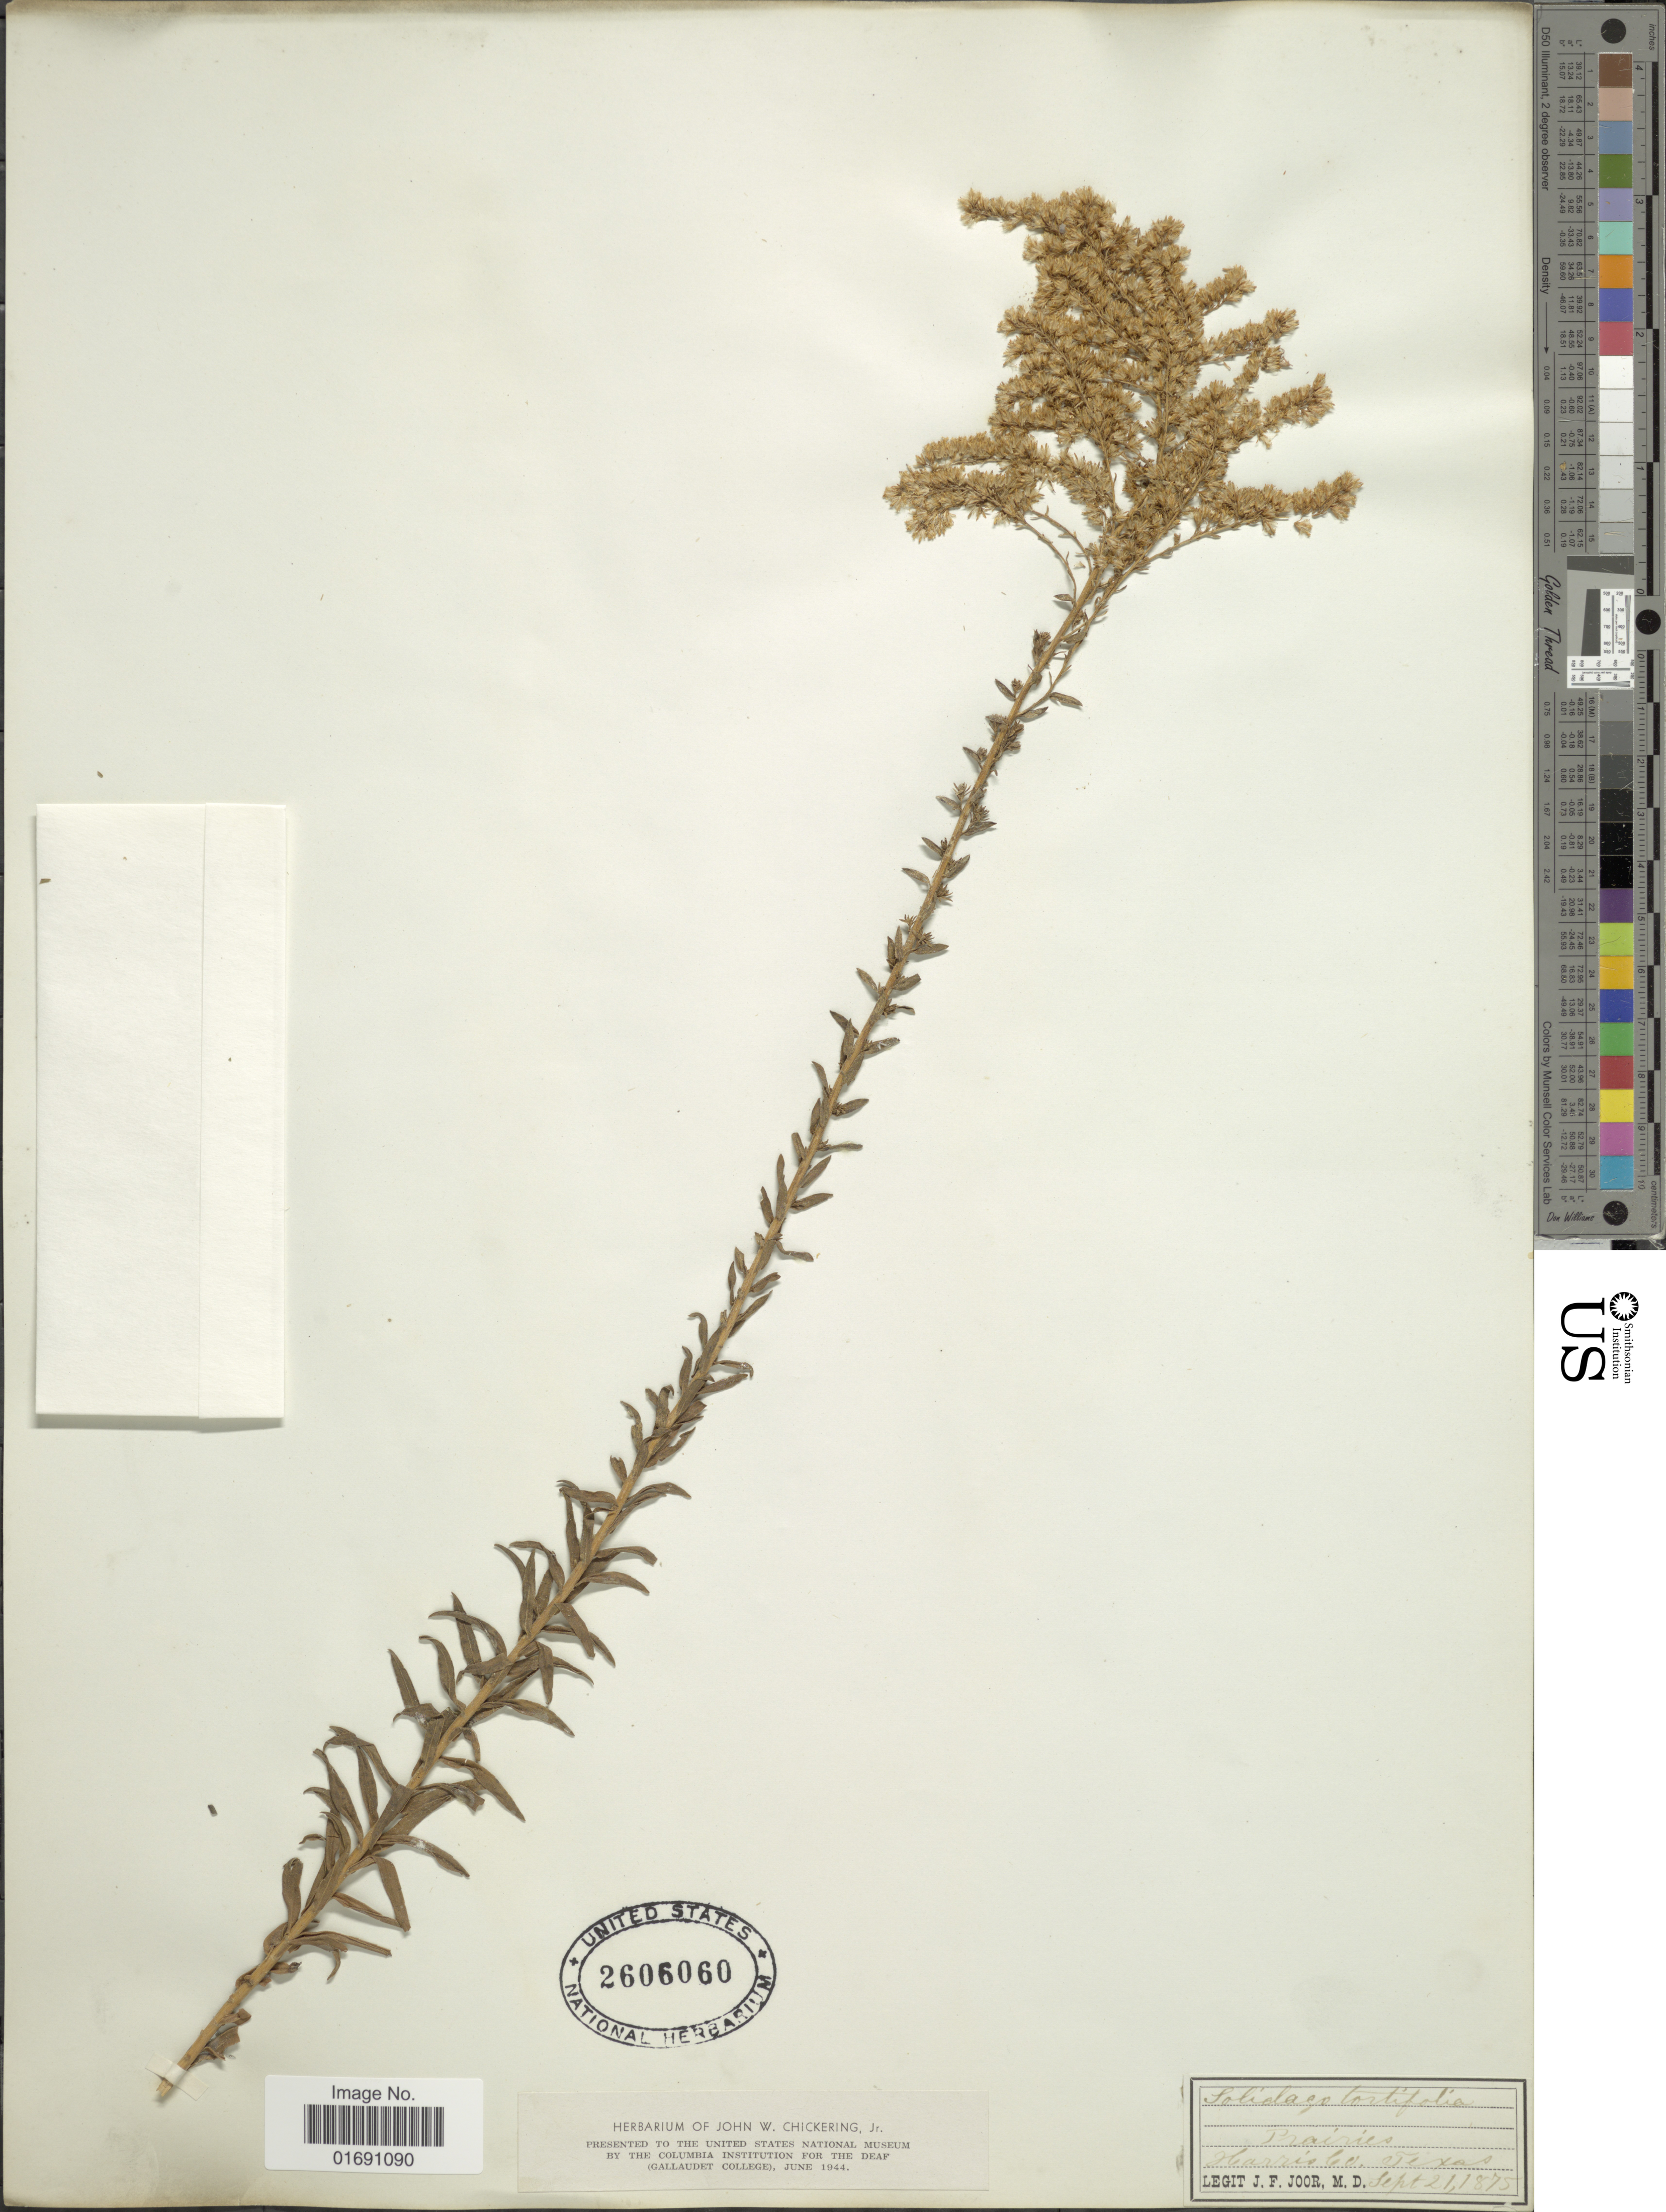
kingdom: Plantae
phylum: Tracheophyta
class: Magnoliopsida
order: Asterales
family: Asteraceae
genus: Solidago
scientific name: Solidago tortifolia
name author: Elliott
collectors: J. F. Joor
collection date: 1875-09-21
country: United States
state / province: Texas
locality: Harris Co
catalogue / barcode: US 2606060